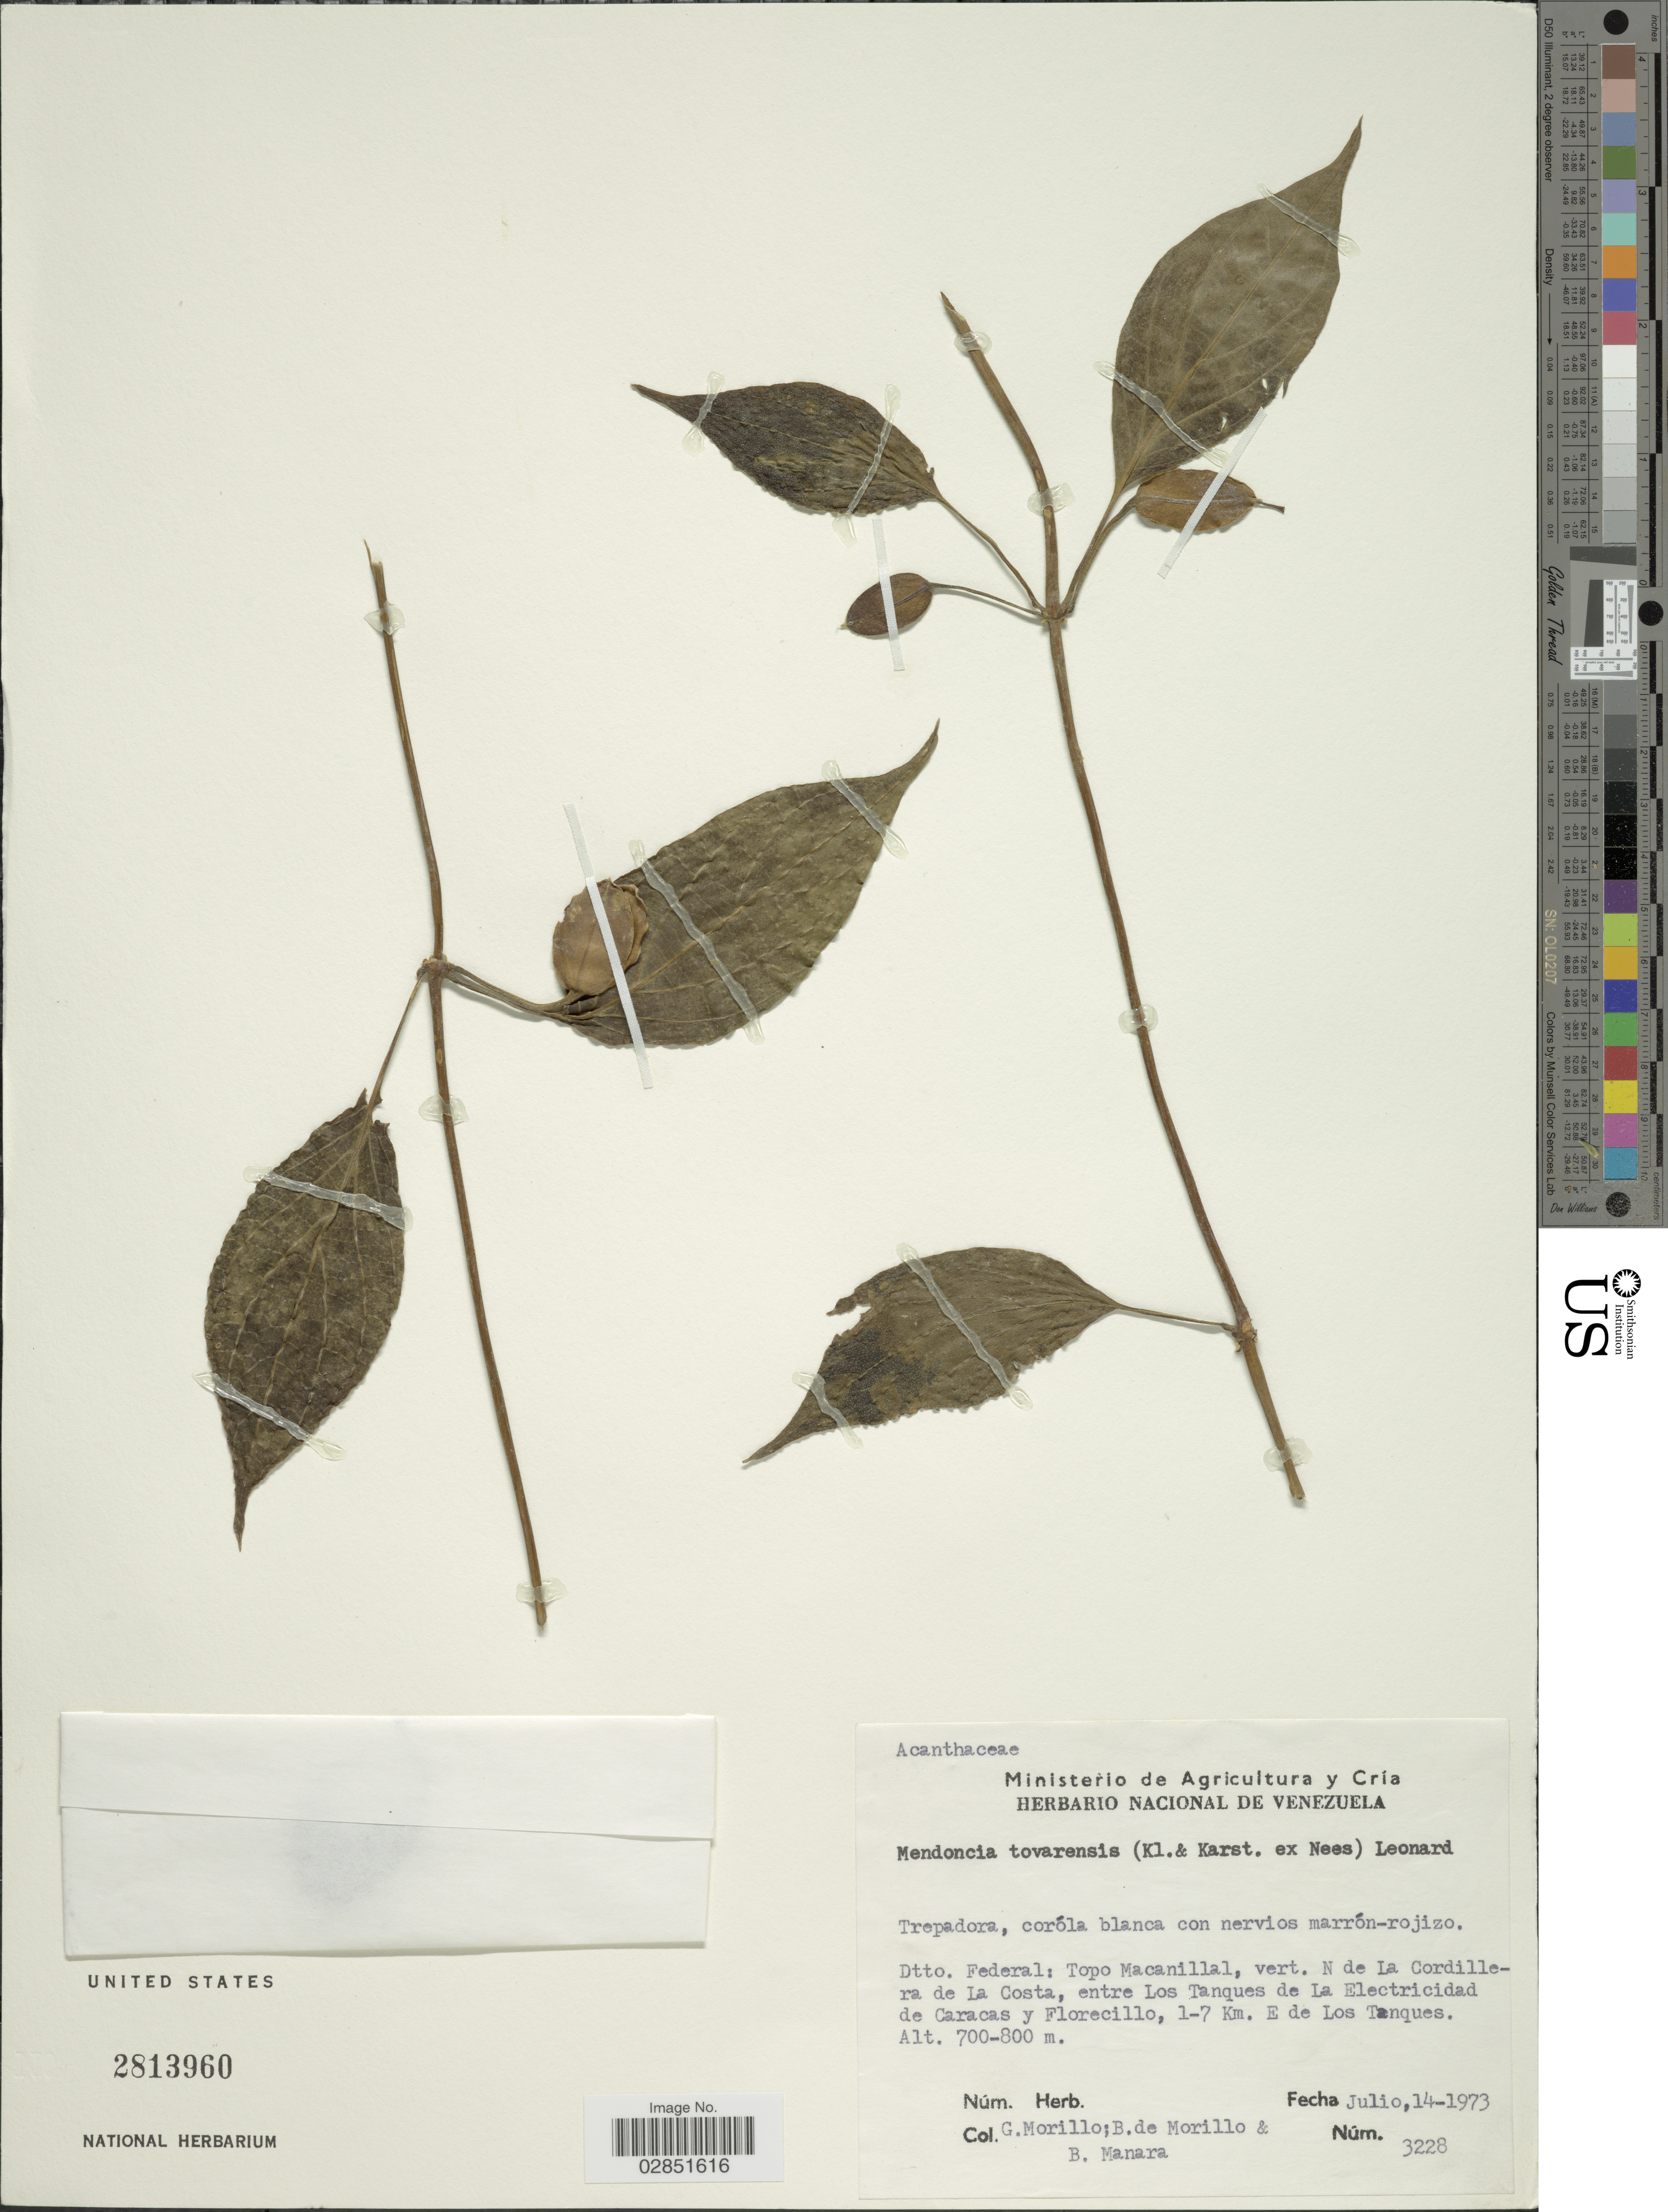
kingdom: Plantae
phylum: Tracheophyta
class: Magnoliopsida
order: Lamiales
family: Acanthaceae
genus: Mendoncia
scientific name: Mendoncia tovarensis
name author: (Klotzsch & H. Karst. ex Nees) Leonard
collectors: G. Morillo, B. Morillo & B. Manara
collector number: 3228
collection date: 1973-07-14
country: Venezuela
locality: Dtto. Federal: Topo Macanillal, vert. N de La Cordillera de La Costa, entre Los Tanques de la Electricidad de Caracas y Florecillo, 1-7 Km. E de Los Tanques.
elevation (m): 700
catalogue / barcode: US 2813960